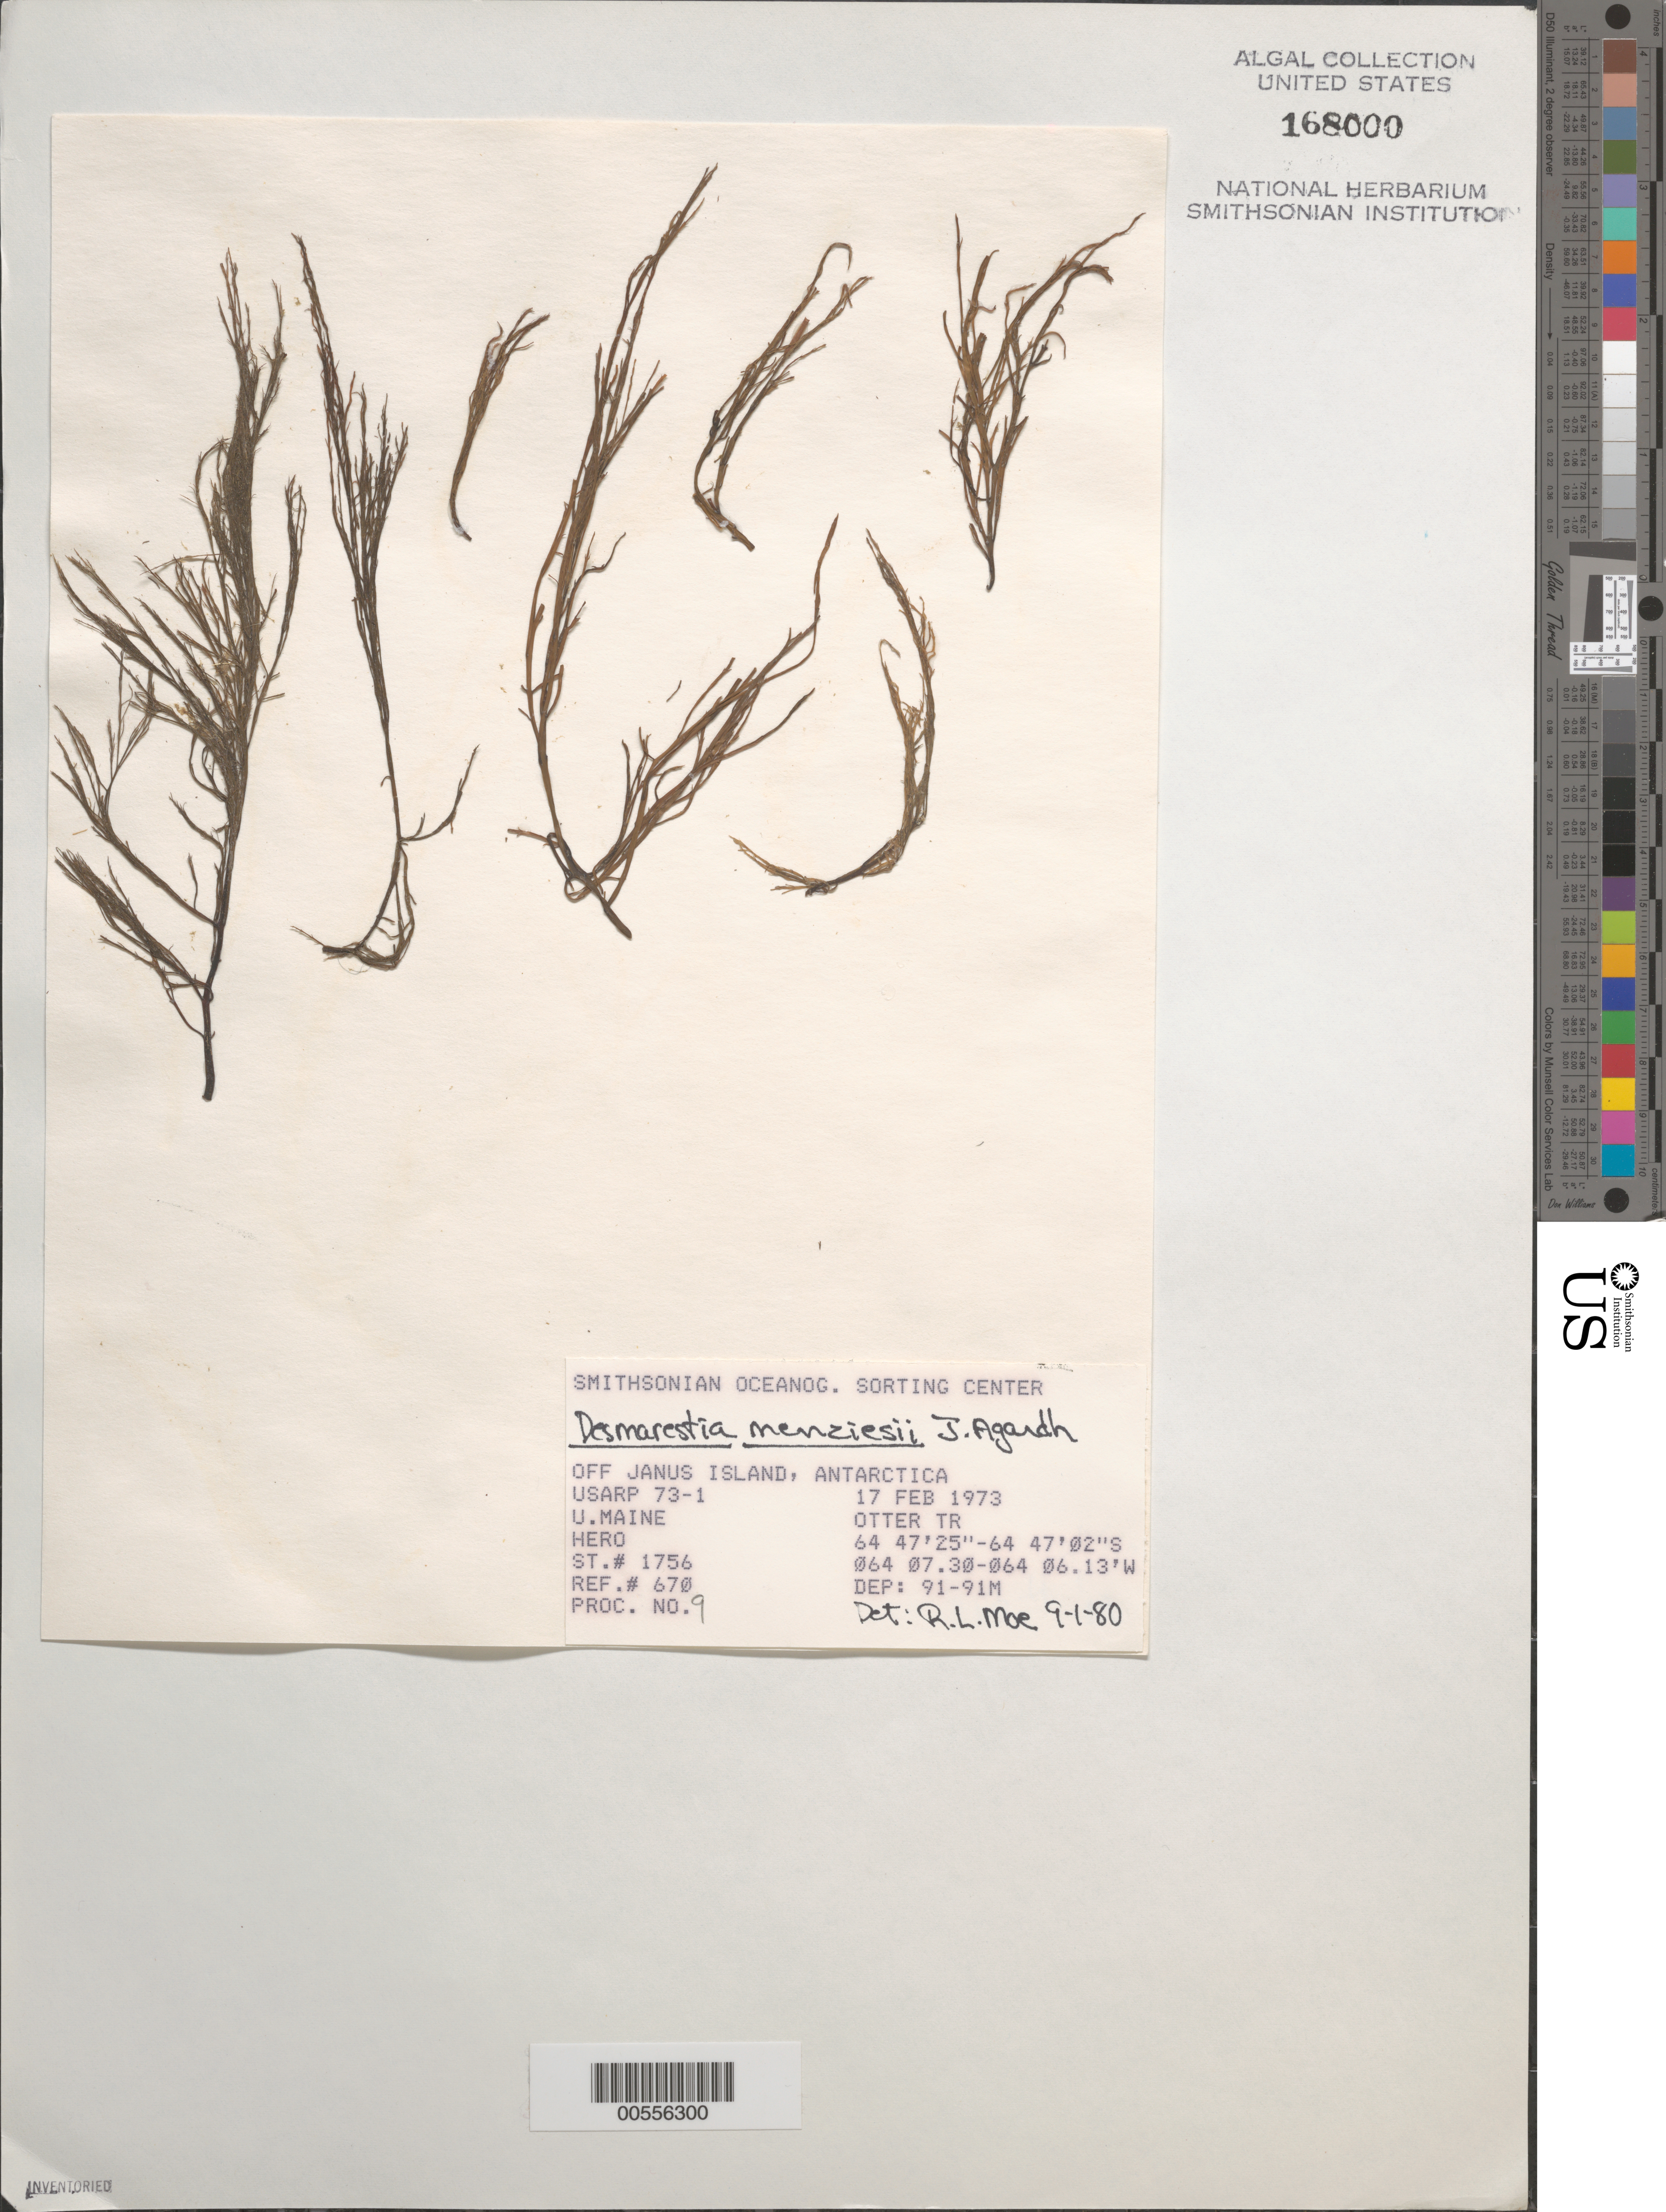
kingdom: Chromista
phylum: Ochrophyta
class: Phaeophyceae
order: Desmarestiales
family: Desmarestiaceae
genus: Desmarestia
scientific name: Desmarestia menziesii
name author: J. Agardh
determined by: Moe, R. L.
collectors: University of Maine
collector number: Station 1756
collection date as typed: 17 Feb 1973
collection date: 1973-02-17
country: Antarctica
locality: Off Janus Island, Antarctic Peninsula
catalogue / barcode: US 168000